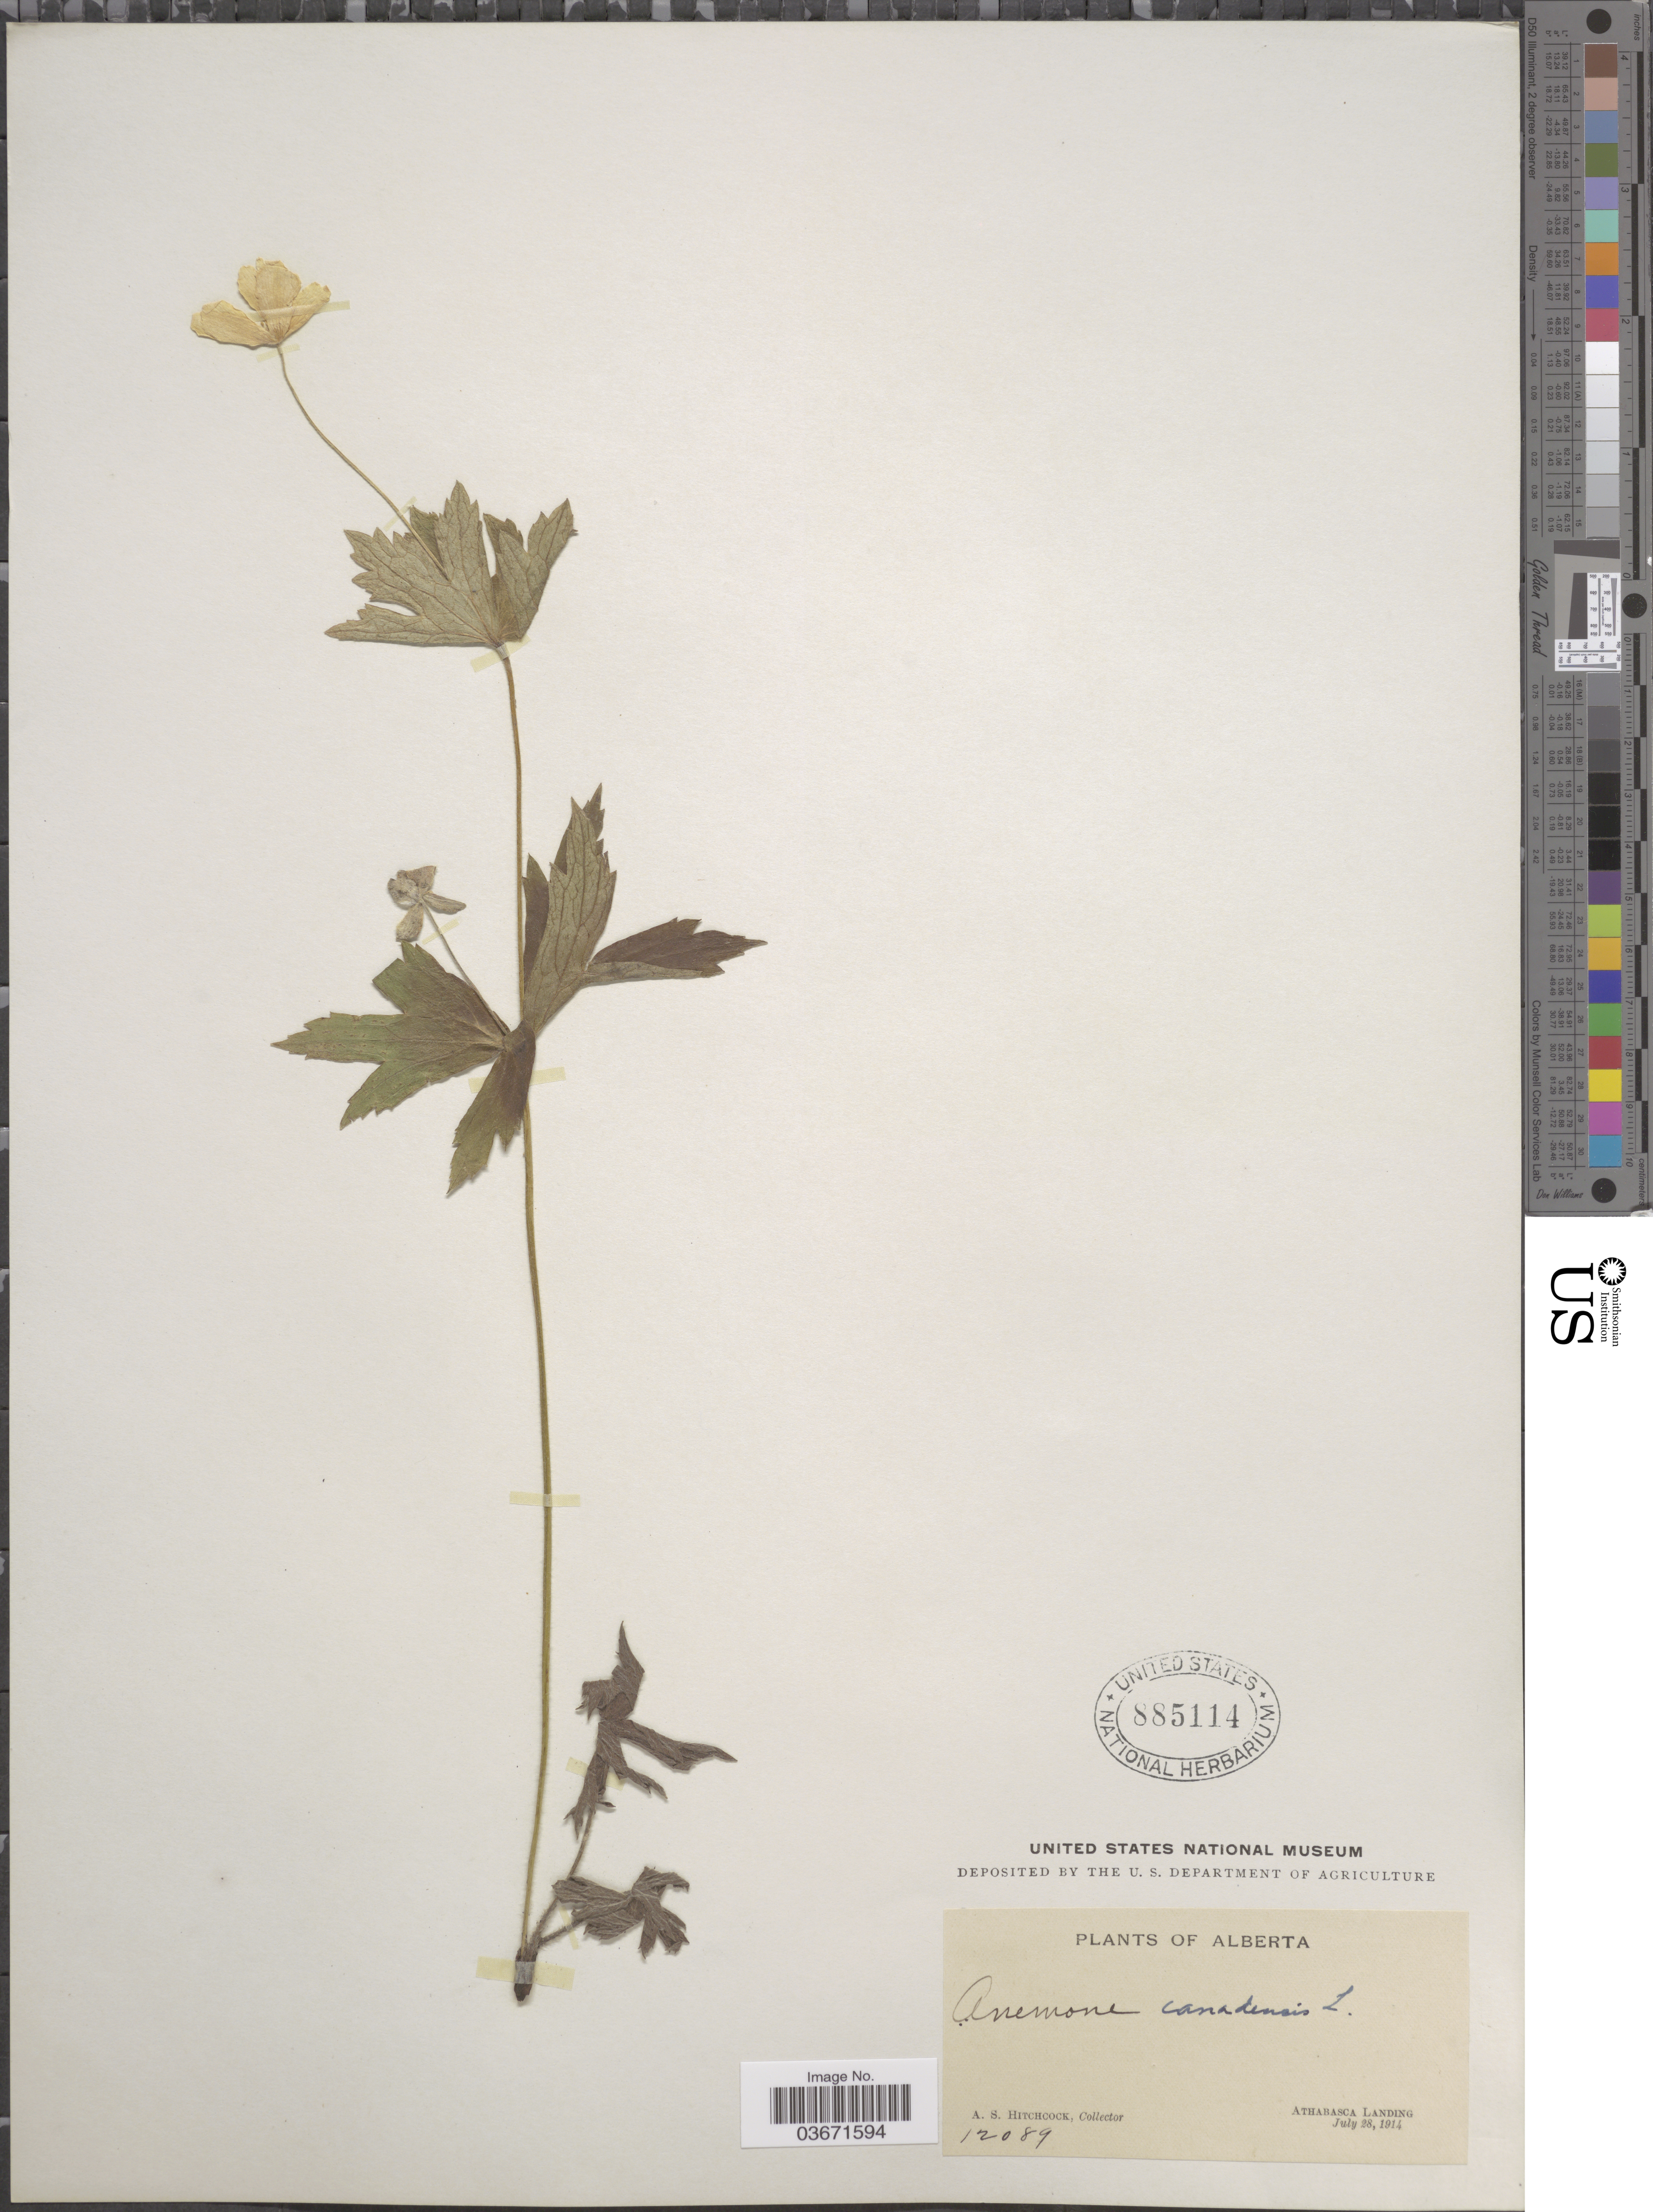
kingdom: Plantae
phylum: Tracheophyta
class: Magnoliopsida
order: Ranunculales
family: Ranunculaceae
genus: Anemone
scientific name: Anemone canadensis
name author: L.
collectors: A. S. Hitchcock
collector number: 12089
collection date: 1914-07-28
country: Canada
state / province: Alberta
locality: Athabasca Landing.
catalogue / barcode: US 885114